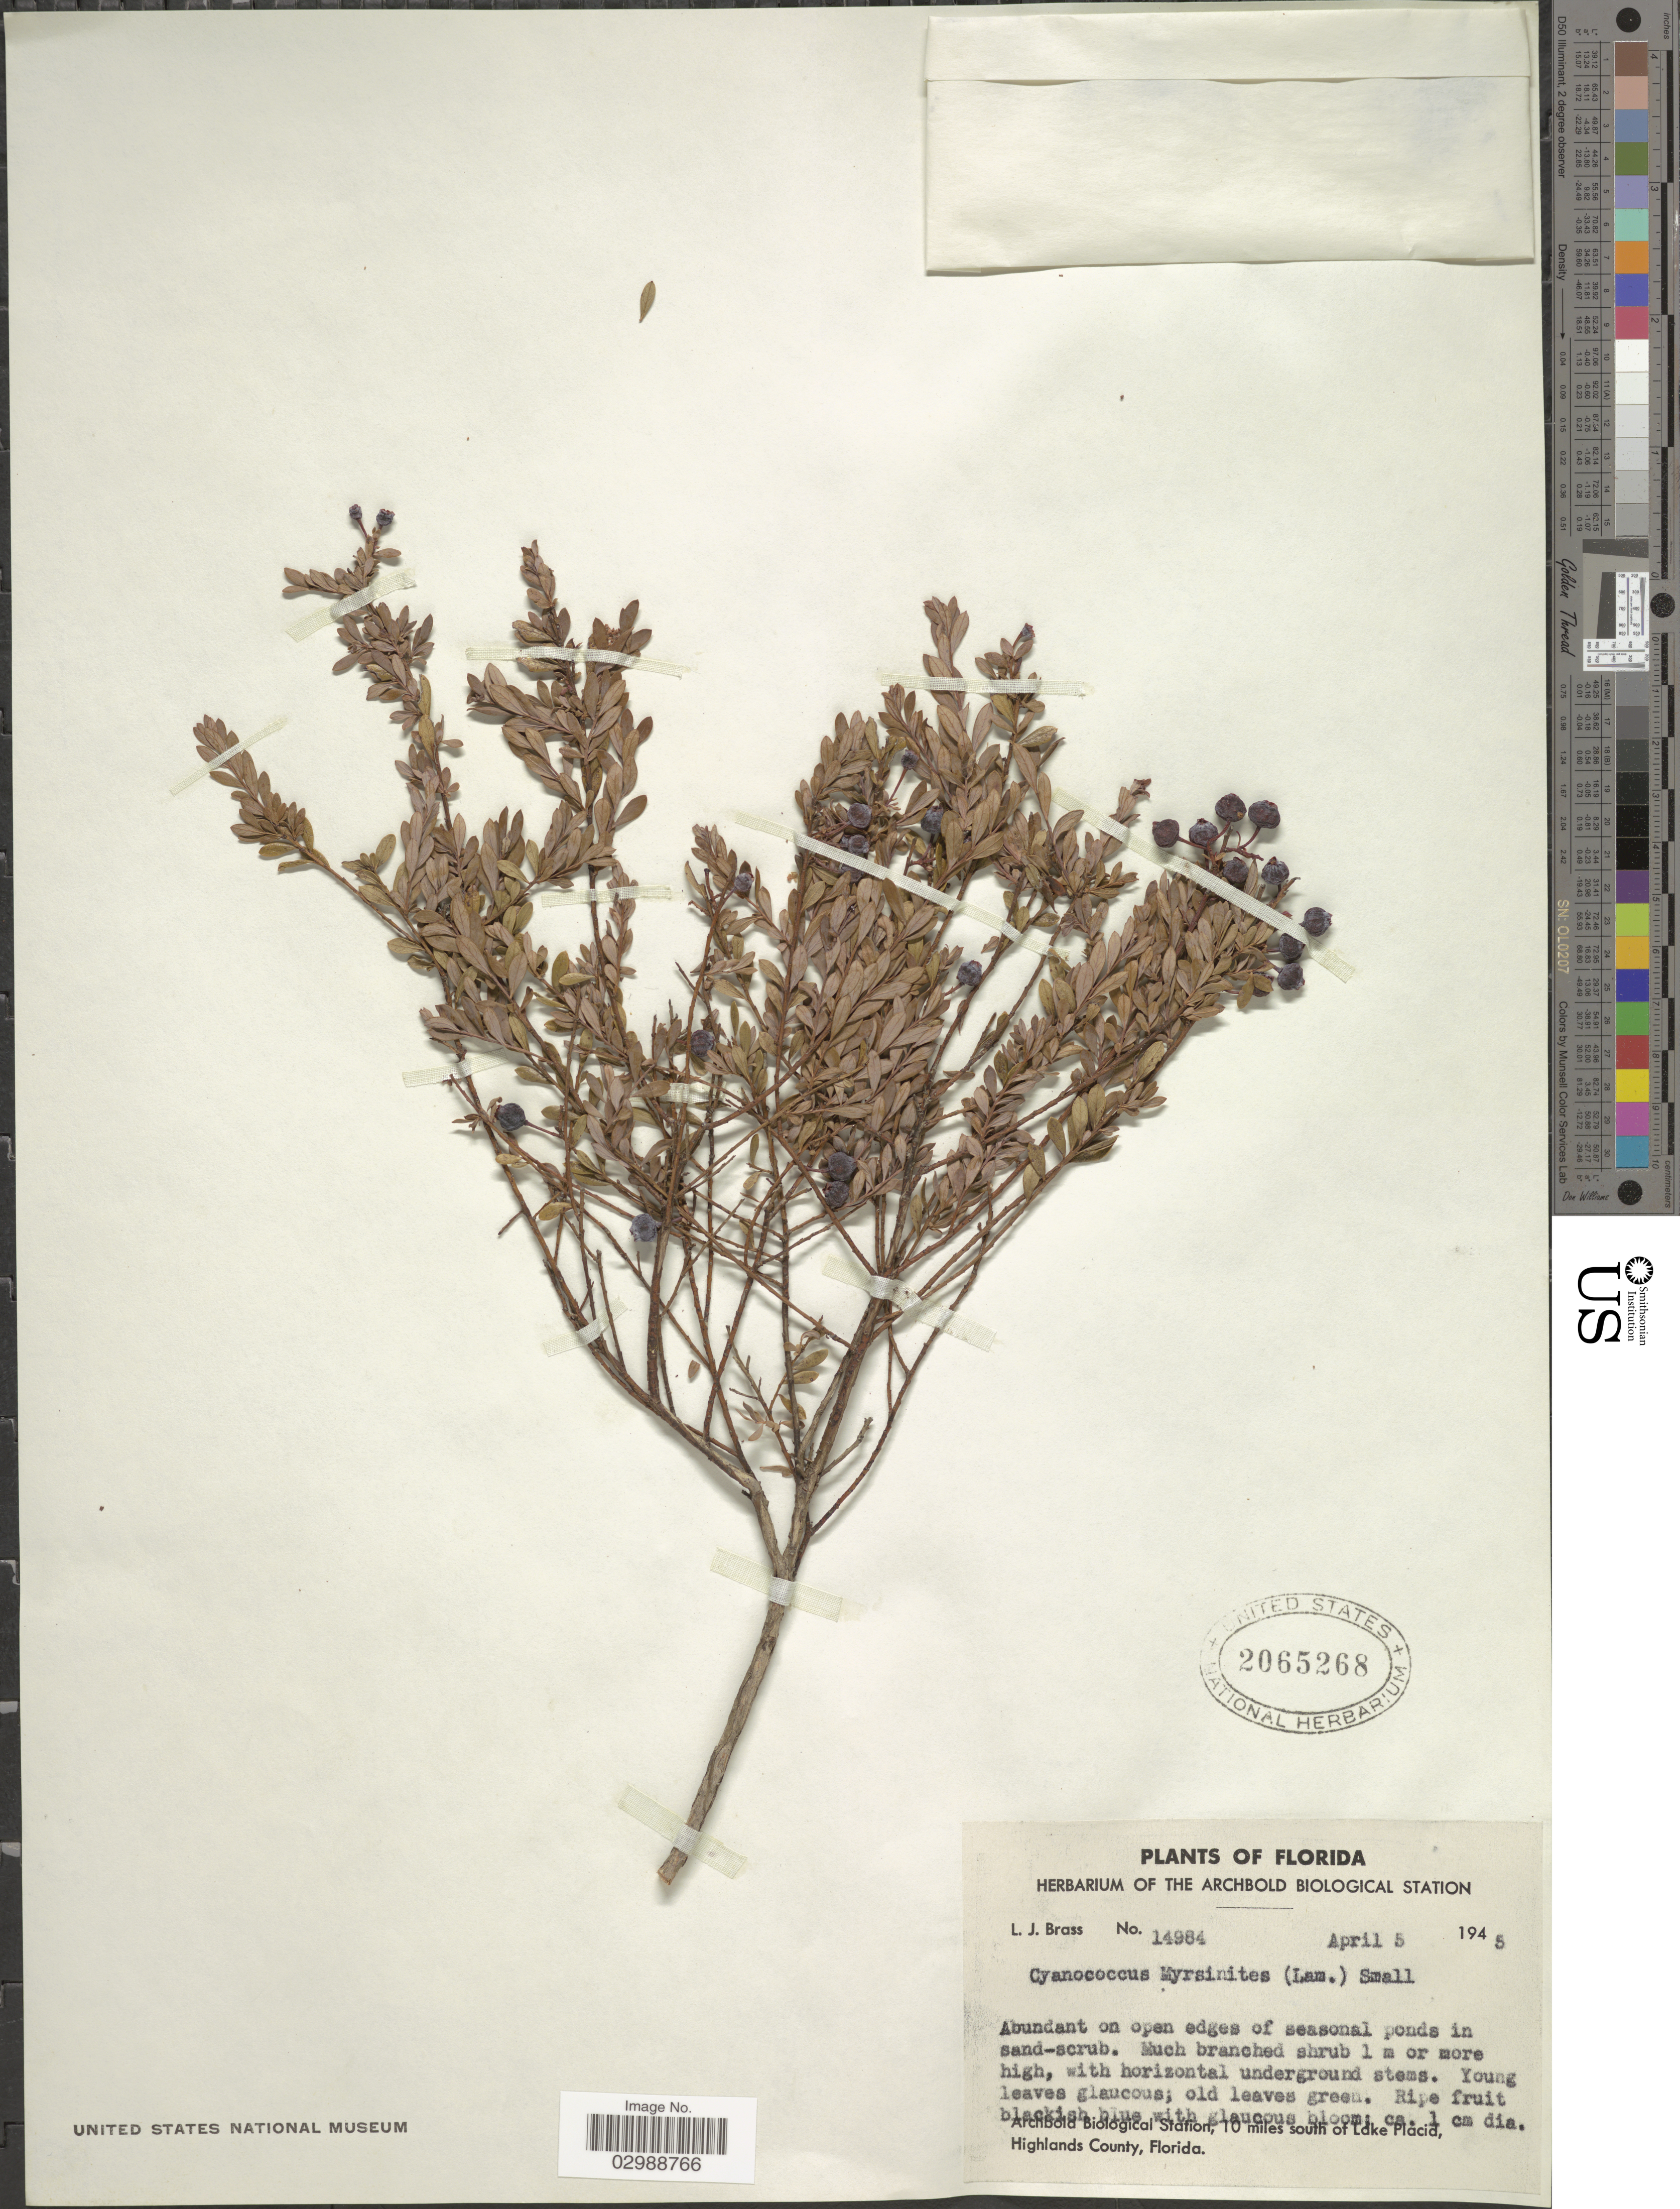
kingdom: Plantae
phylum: Tracheophyta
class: Magnoliopsida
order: Ericales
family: Ericaceae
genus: Vaccinium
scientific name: Vaccinium myrsinites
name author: Lam.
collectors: L. J. Brass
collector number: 14984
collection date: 1945-04-05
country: United States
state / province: Florida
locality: Archbold Biological Station, 10 miles south of Lake Placid, Highlands County.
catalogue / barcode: US 2065268